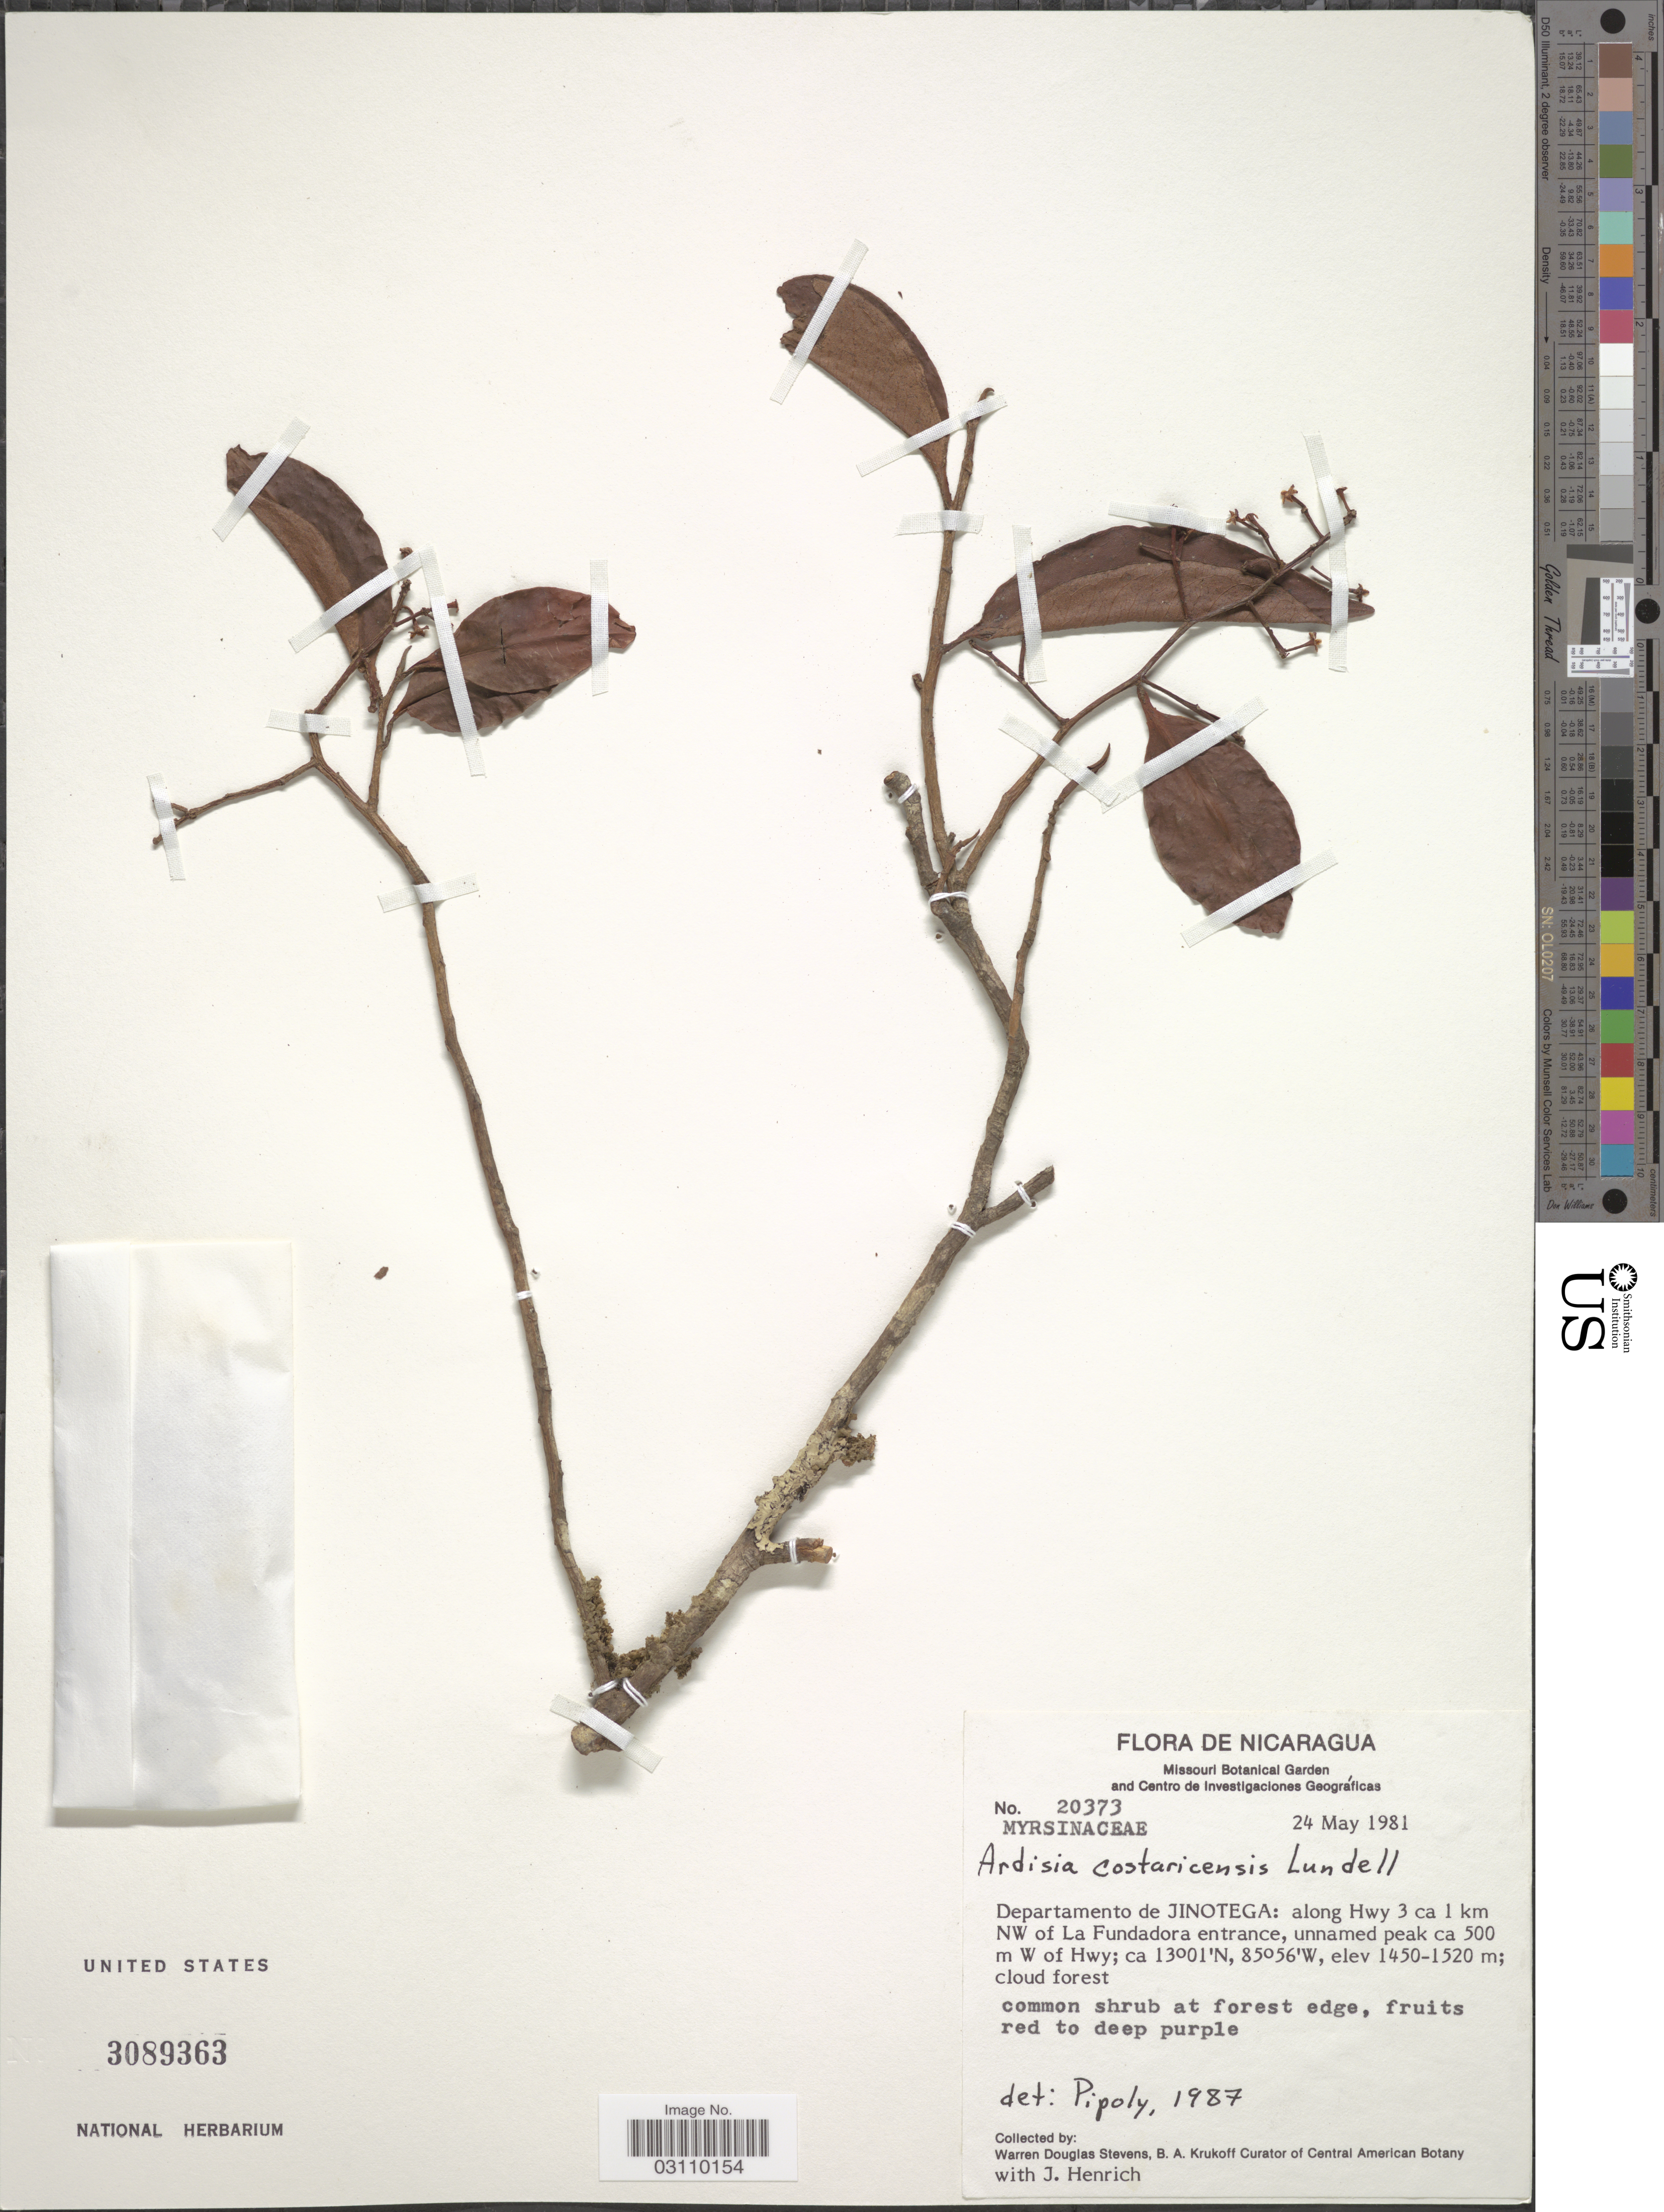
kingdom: Plantae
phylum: Tracheophyta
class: Magnoliopsida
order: Ericales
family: Primulaceae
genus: Ardisia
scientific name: Ardisia costaricensis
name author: Lundell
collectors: W. D. Stevens & J. Henrich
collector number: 20373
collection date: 1981-05-24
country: Nicaragua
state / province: Jinotega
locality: Departamento de Jinotega: along Hwy 3 ca 1 km NW of La Fundadora entrance, unnamed peak ca 500 m W of Hwy.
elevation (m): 1450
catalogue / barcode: US 3089363